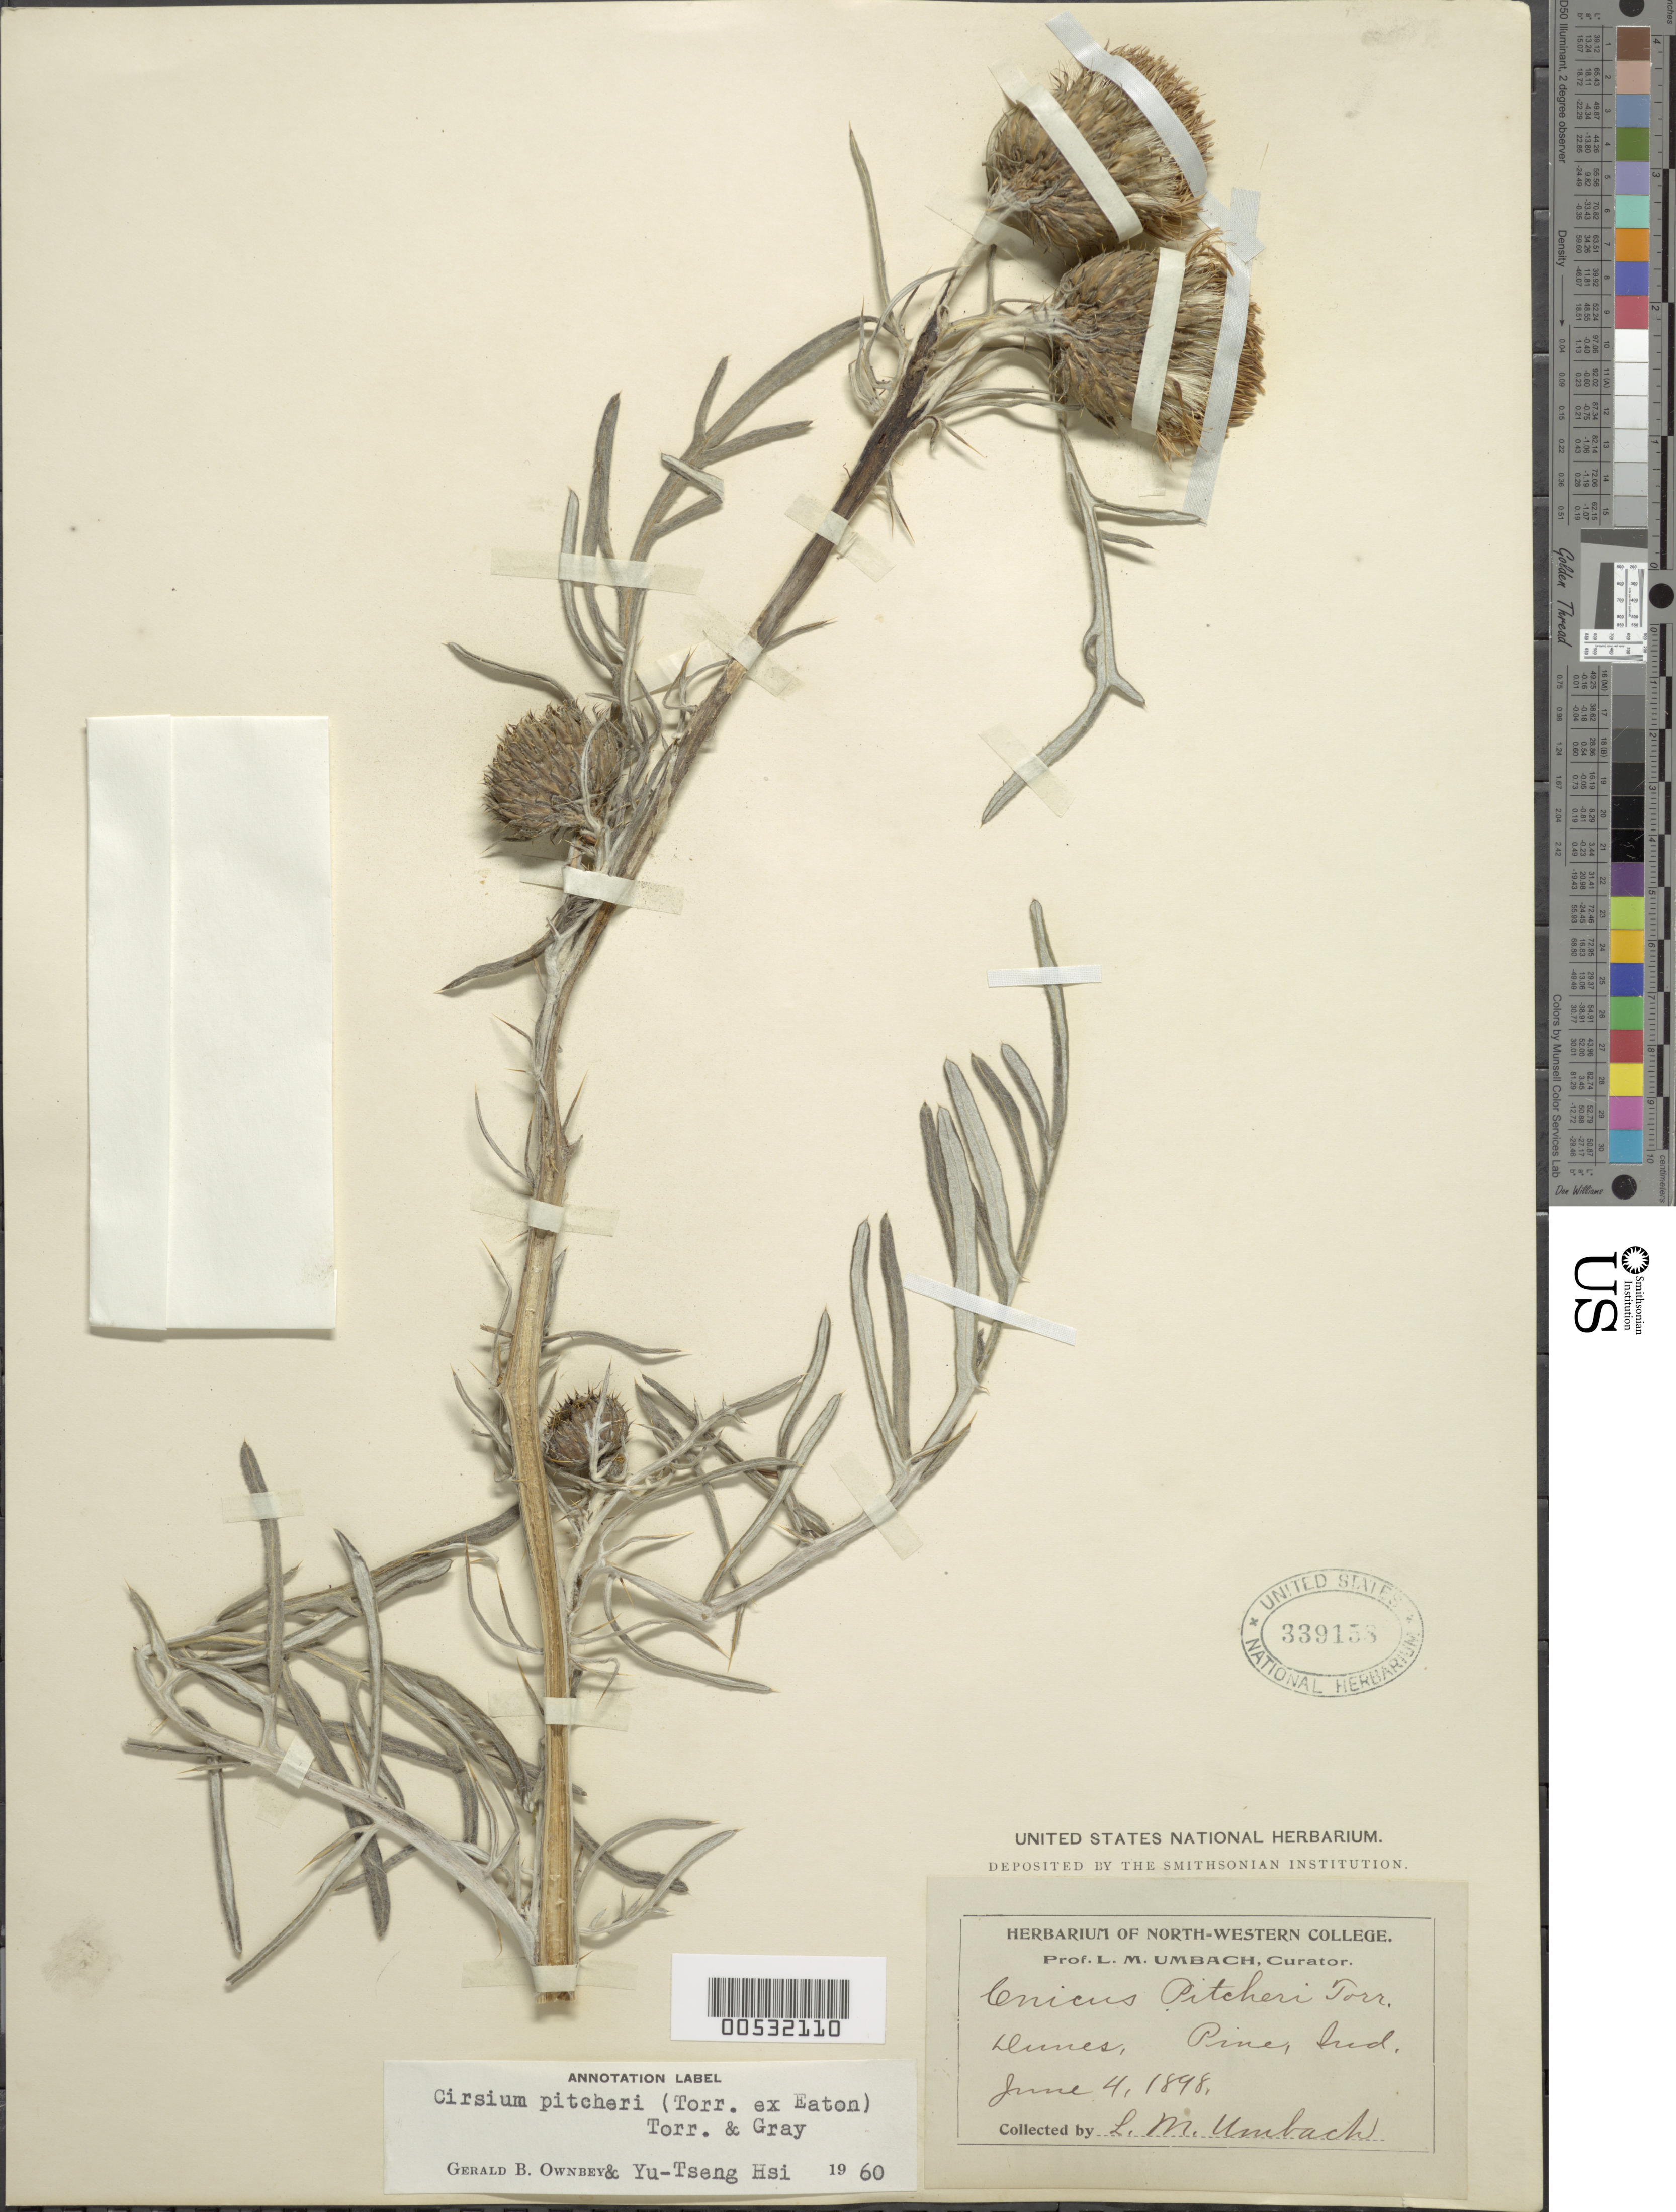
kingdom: Plantae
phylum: Tracheophyta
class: Magnoliopsida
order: Asterales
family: Asteraceae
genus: Cirsium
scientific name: Cirsium pitcheri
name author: (Torr. ex Eaton) Torr. & A. Gray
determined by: Ownbey, G. B.; Hsi, Y.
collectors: L. M. Umbach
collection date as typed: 04 Jun 1898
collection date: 1898-06-04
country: United States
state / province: Indiana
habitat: Dunes.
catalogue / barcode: US 339158